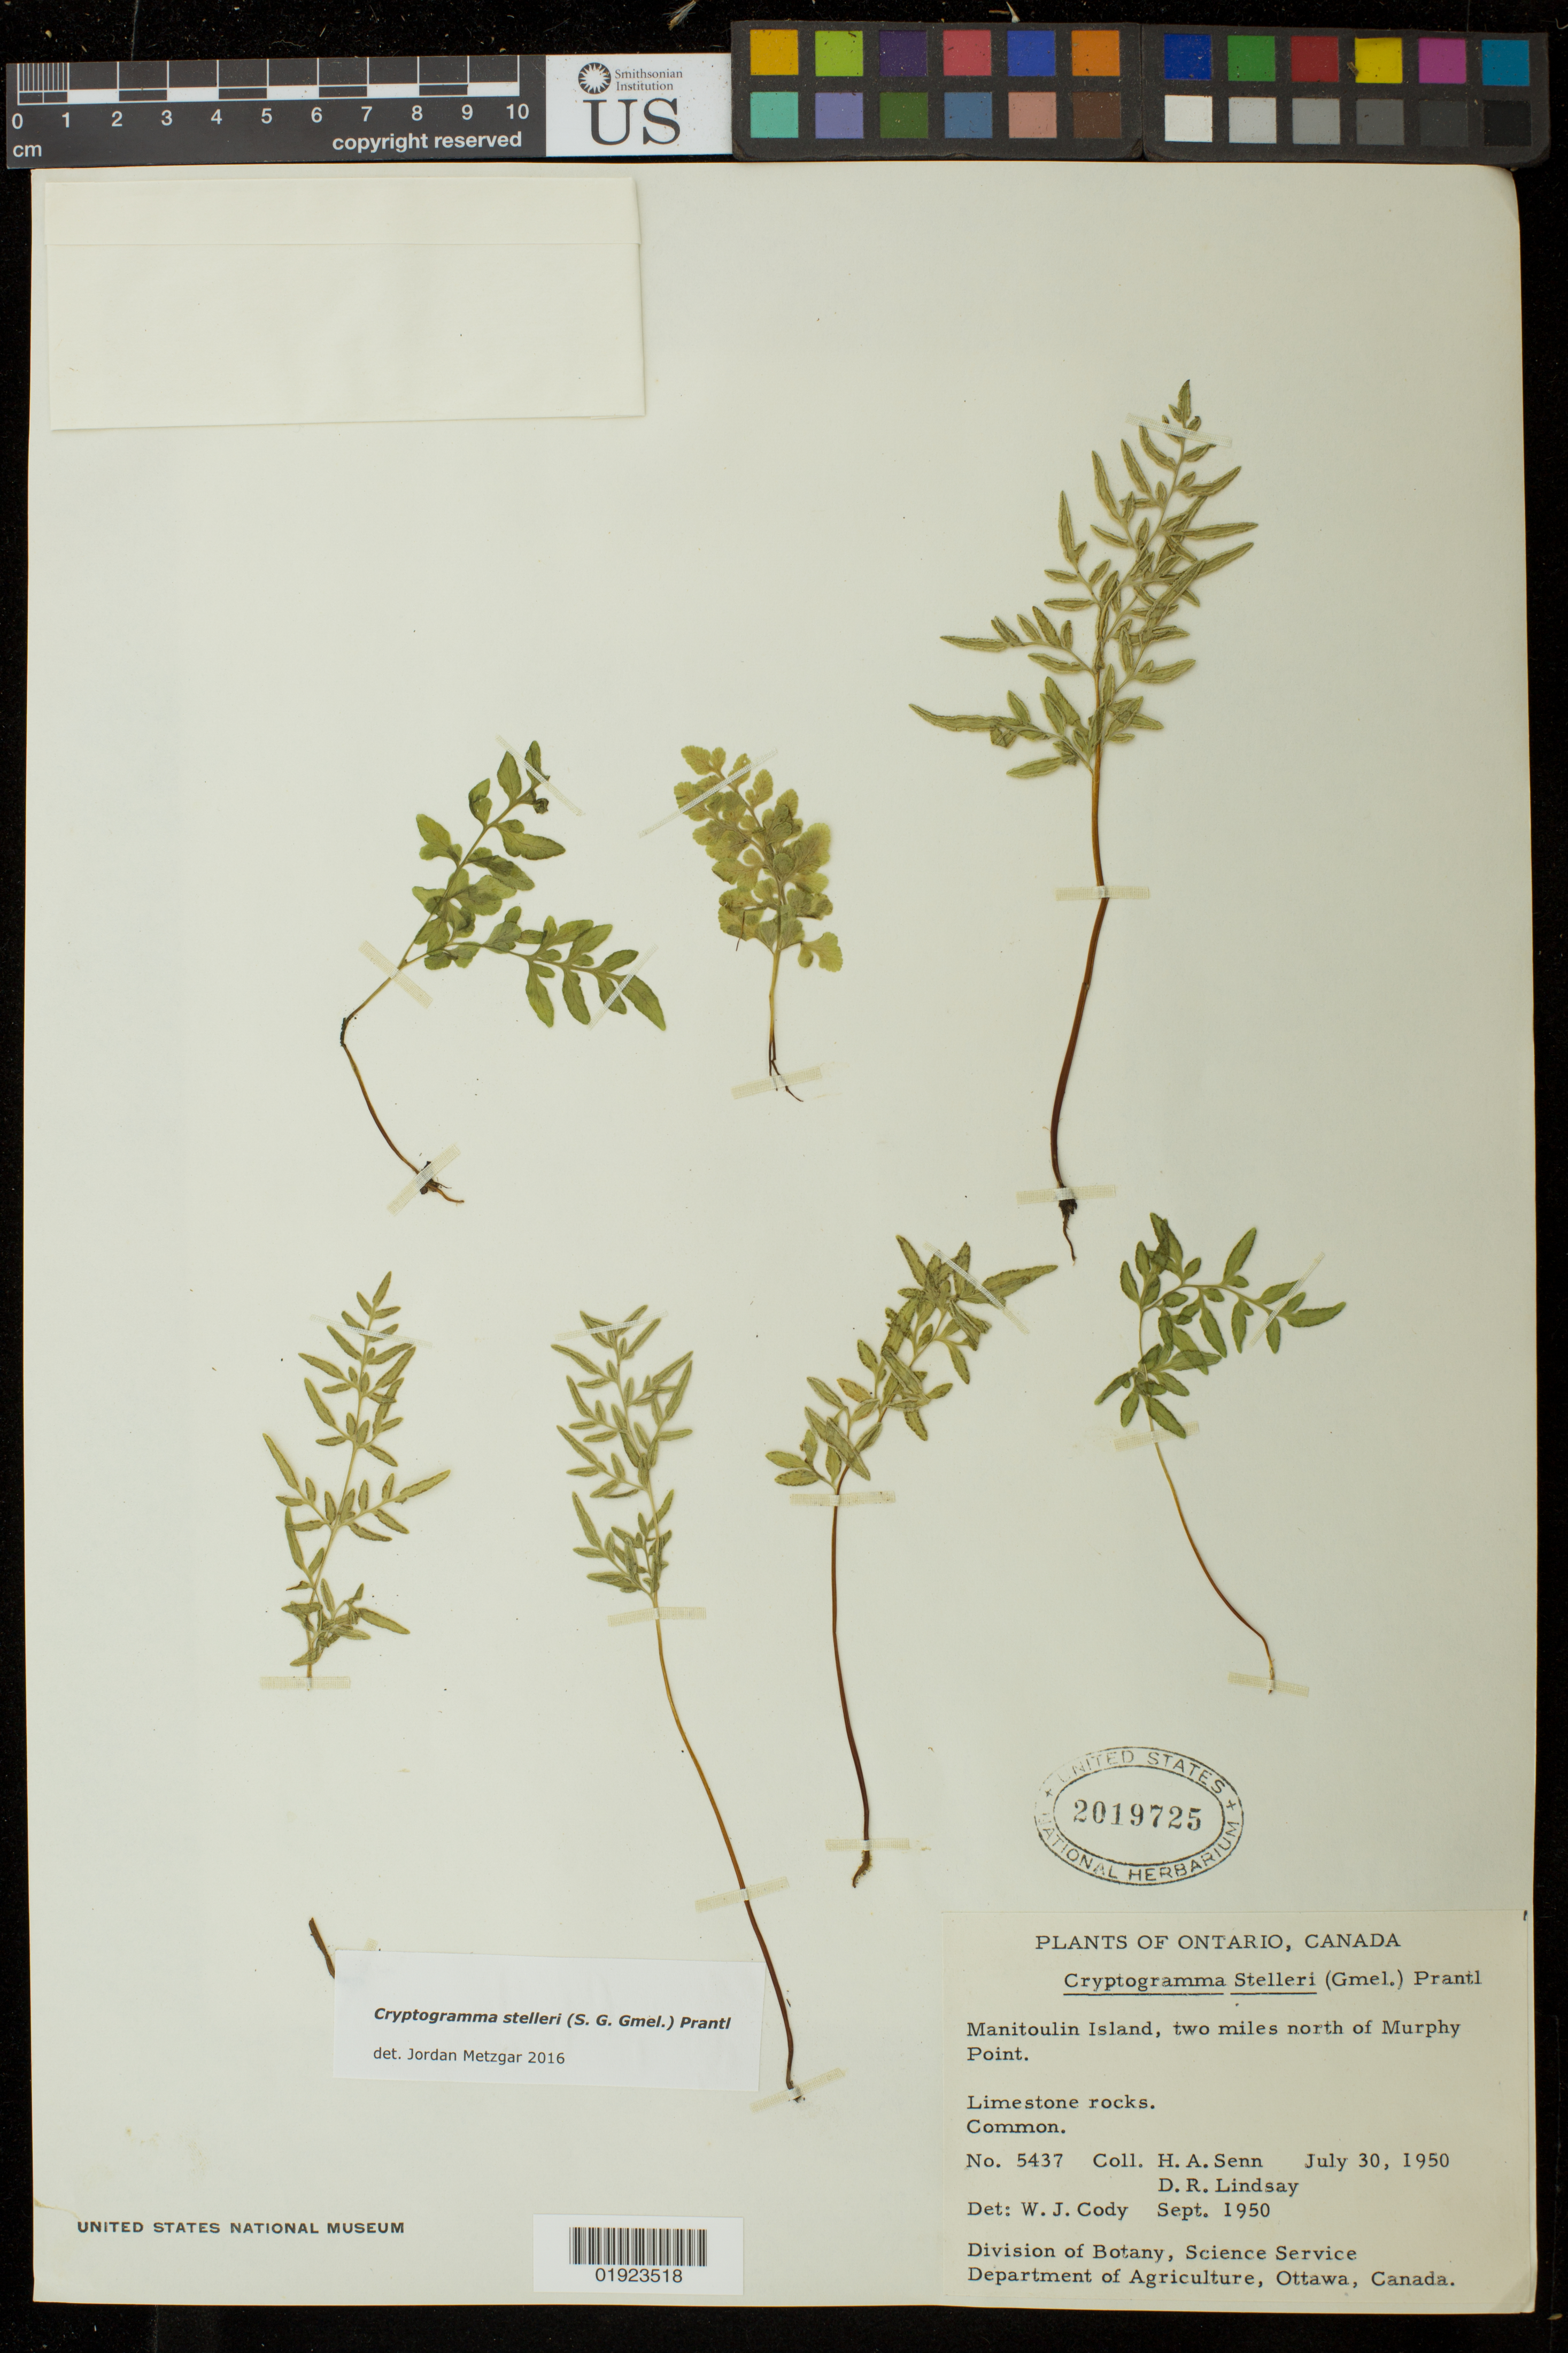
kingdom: Plantae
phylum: Tracheophyta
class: Polypodiopsida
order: Polypodiales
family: Pteridaceae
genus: Cryptogramma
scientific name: Cryptogramma stelleri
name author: (S.G. Gmel.) Prantl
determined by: Metzgar, Jordan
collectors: H. A. Senn & D. Lindsay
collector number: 5437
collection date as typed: July 30, 1950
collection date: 1950-07-30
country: Canada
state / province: Ontario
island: Manitoulin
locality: Manitoulin Island, two miles north of Murphy Point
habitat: limestone rocks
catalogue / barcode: US 2019725